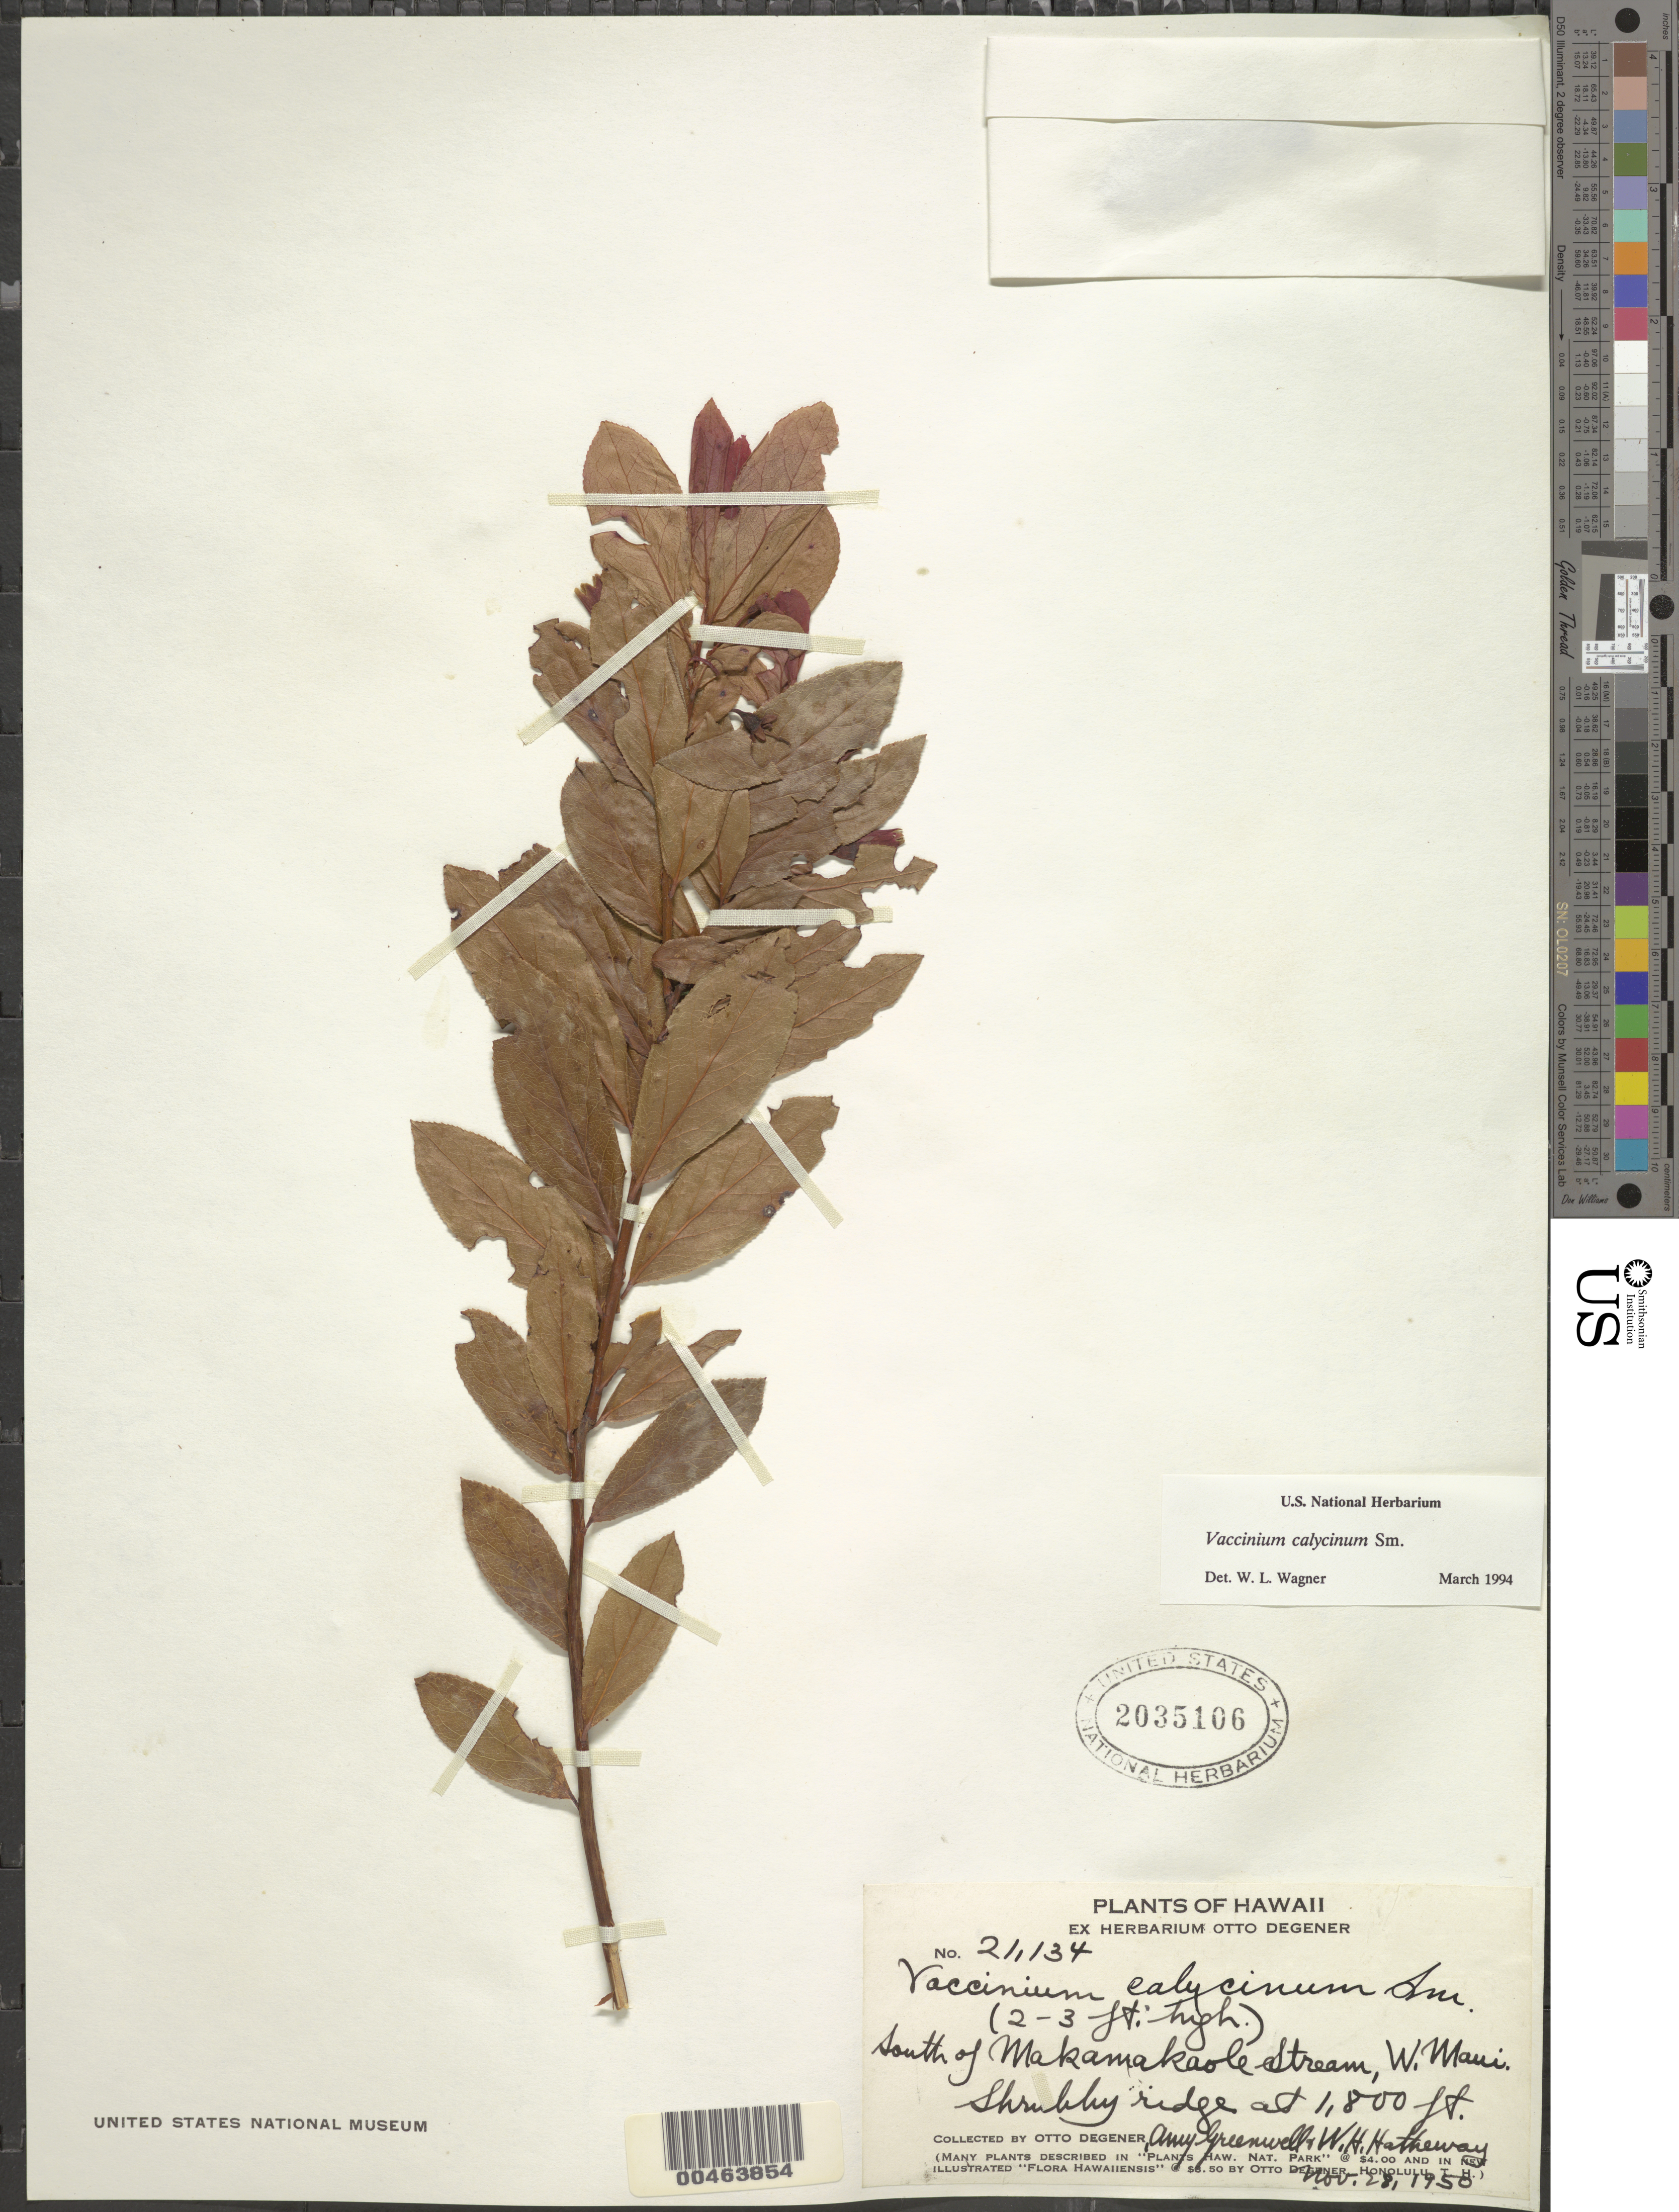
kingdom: Plantae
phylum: Tracheophyta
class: Magnoliopsida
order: Ericales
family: Ericaceae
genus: Vaccinium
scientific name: Vaccinium calycinum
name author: Sm.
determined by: Wagner, W. L., (BOT), Smithsonian Institution - National Museum of Natural History (UNITED STATES)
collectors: O. Degener, A. B. Greenwell & W. H. Hatheway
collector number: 21134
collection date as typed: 28 Nov 1950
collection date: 1950-11-28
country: United States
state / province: Hawaii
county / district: Maui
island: Maui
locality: South of Makamakaole Stream, West Maui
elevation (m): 549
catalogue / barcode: US 2035106